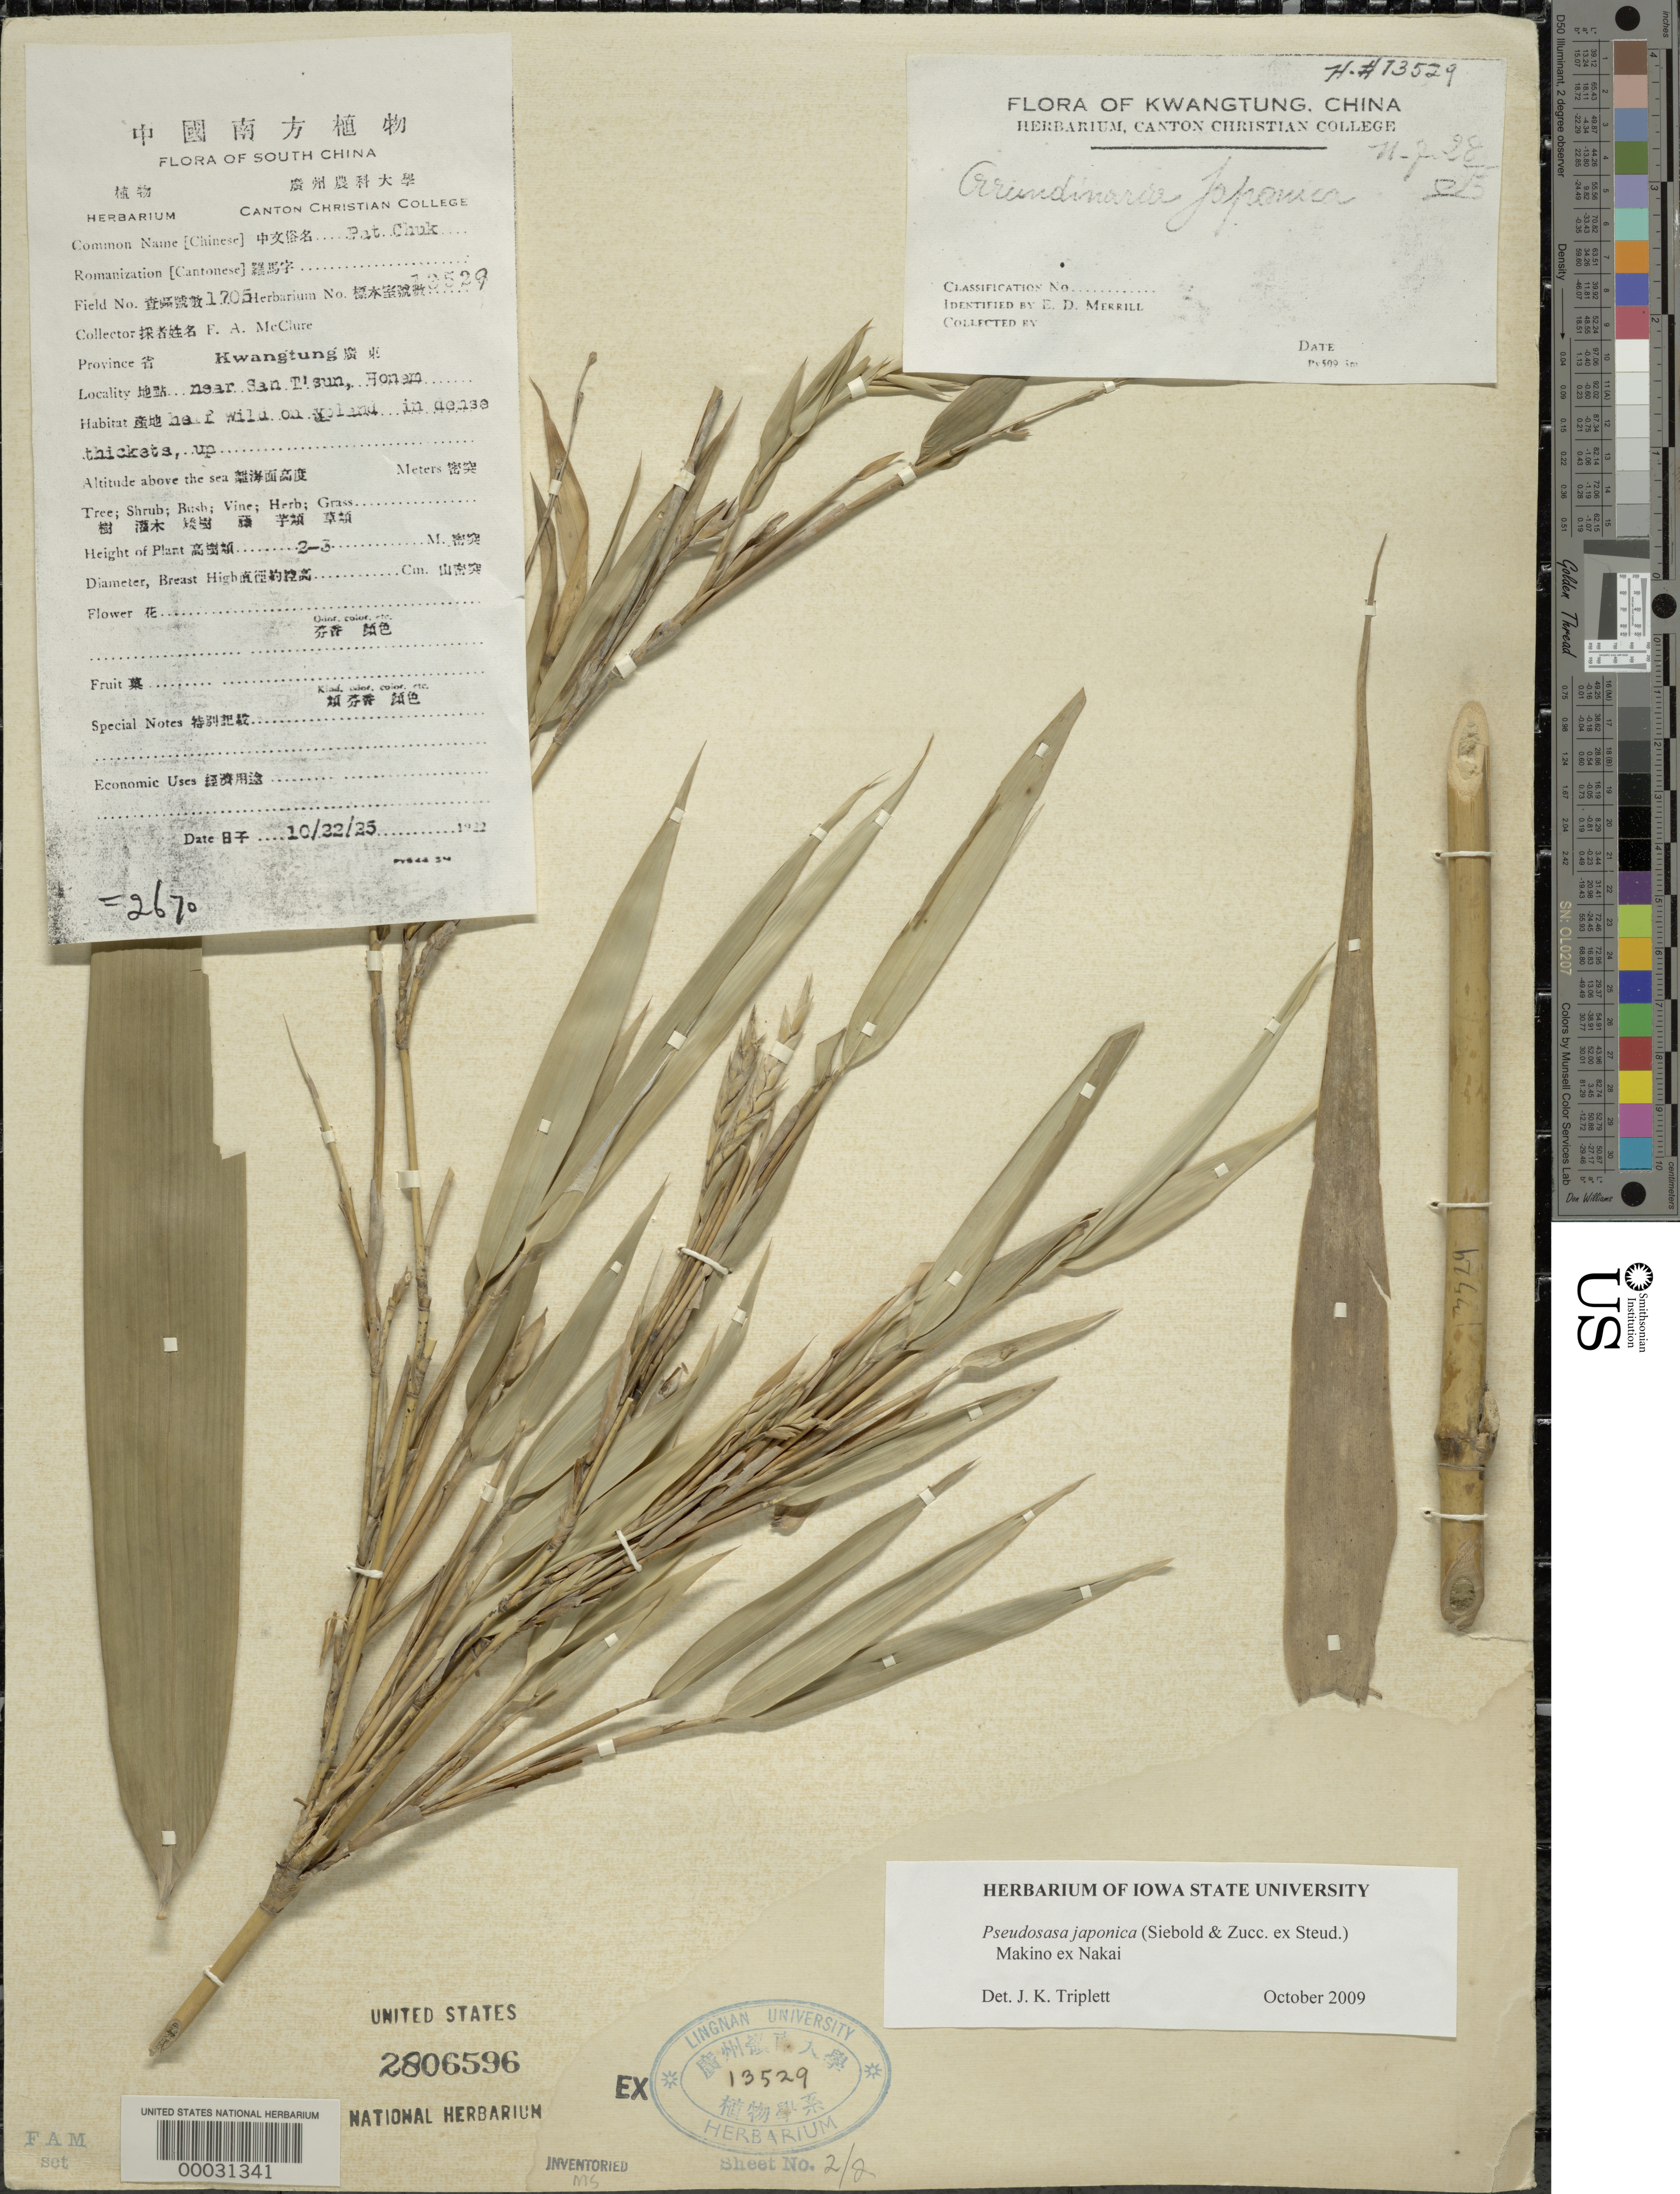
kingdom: Plantae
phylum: Tracheophyta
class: Liliopsida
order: Poales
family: Poaceae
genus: Pseudosasa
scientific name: Pseudosasa japonica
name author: (Siebold & Zucc. ex Steud.) Makino ex Nakai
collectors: F. A. McClure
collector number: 1705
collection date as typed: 22 Oct 1925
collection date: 1925-10-22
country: China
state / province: Guangdong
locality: Near San T'sun, Honam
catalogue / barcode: US 2806596